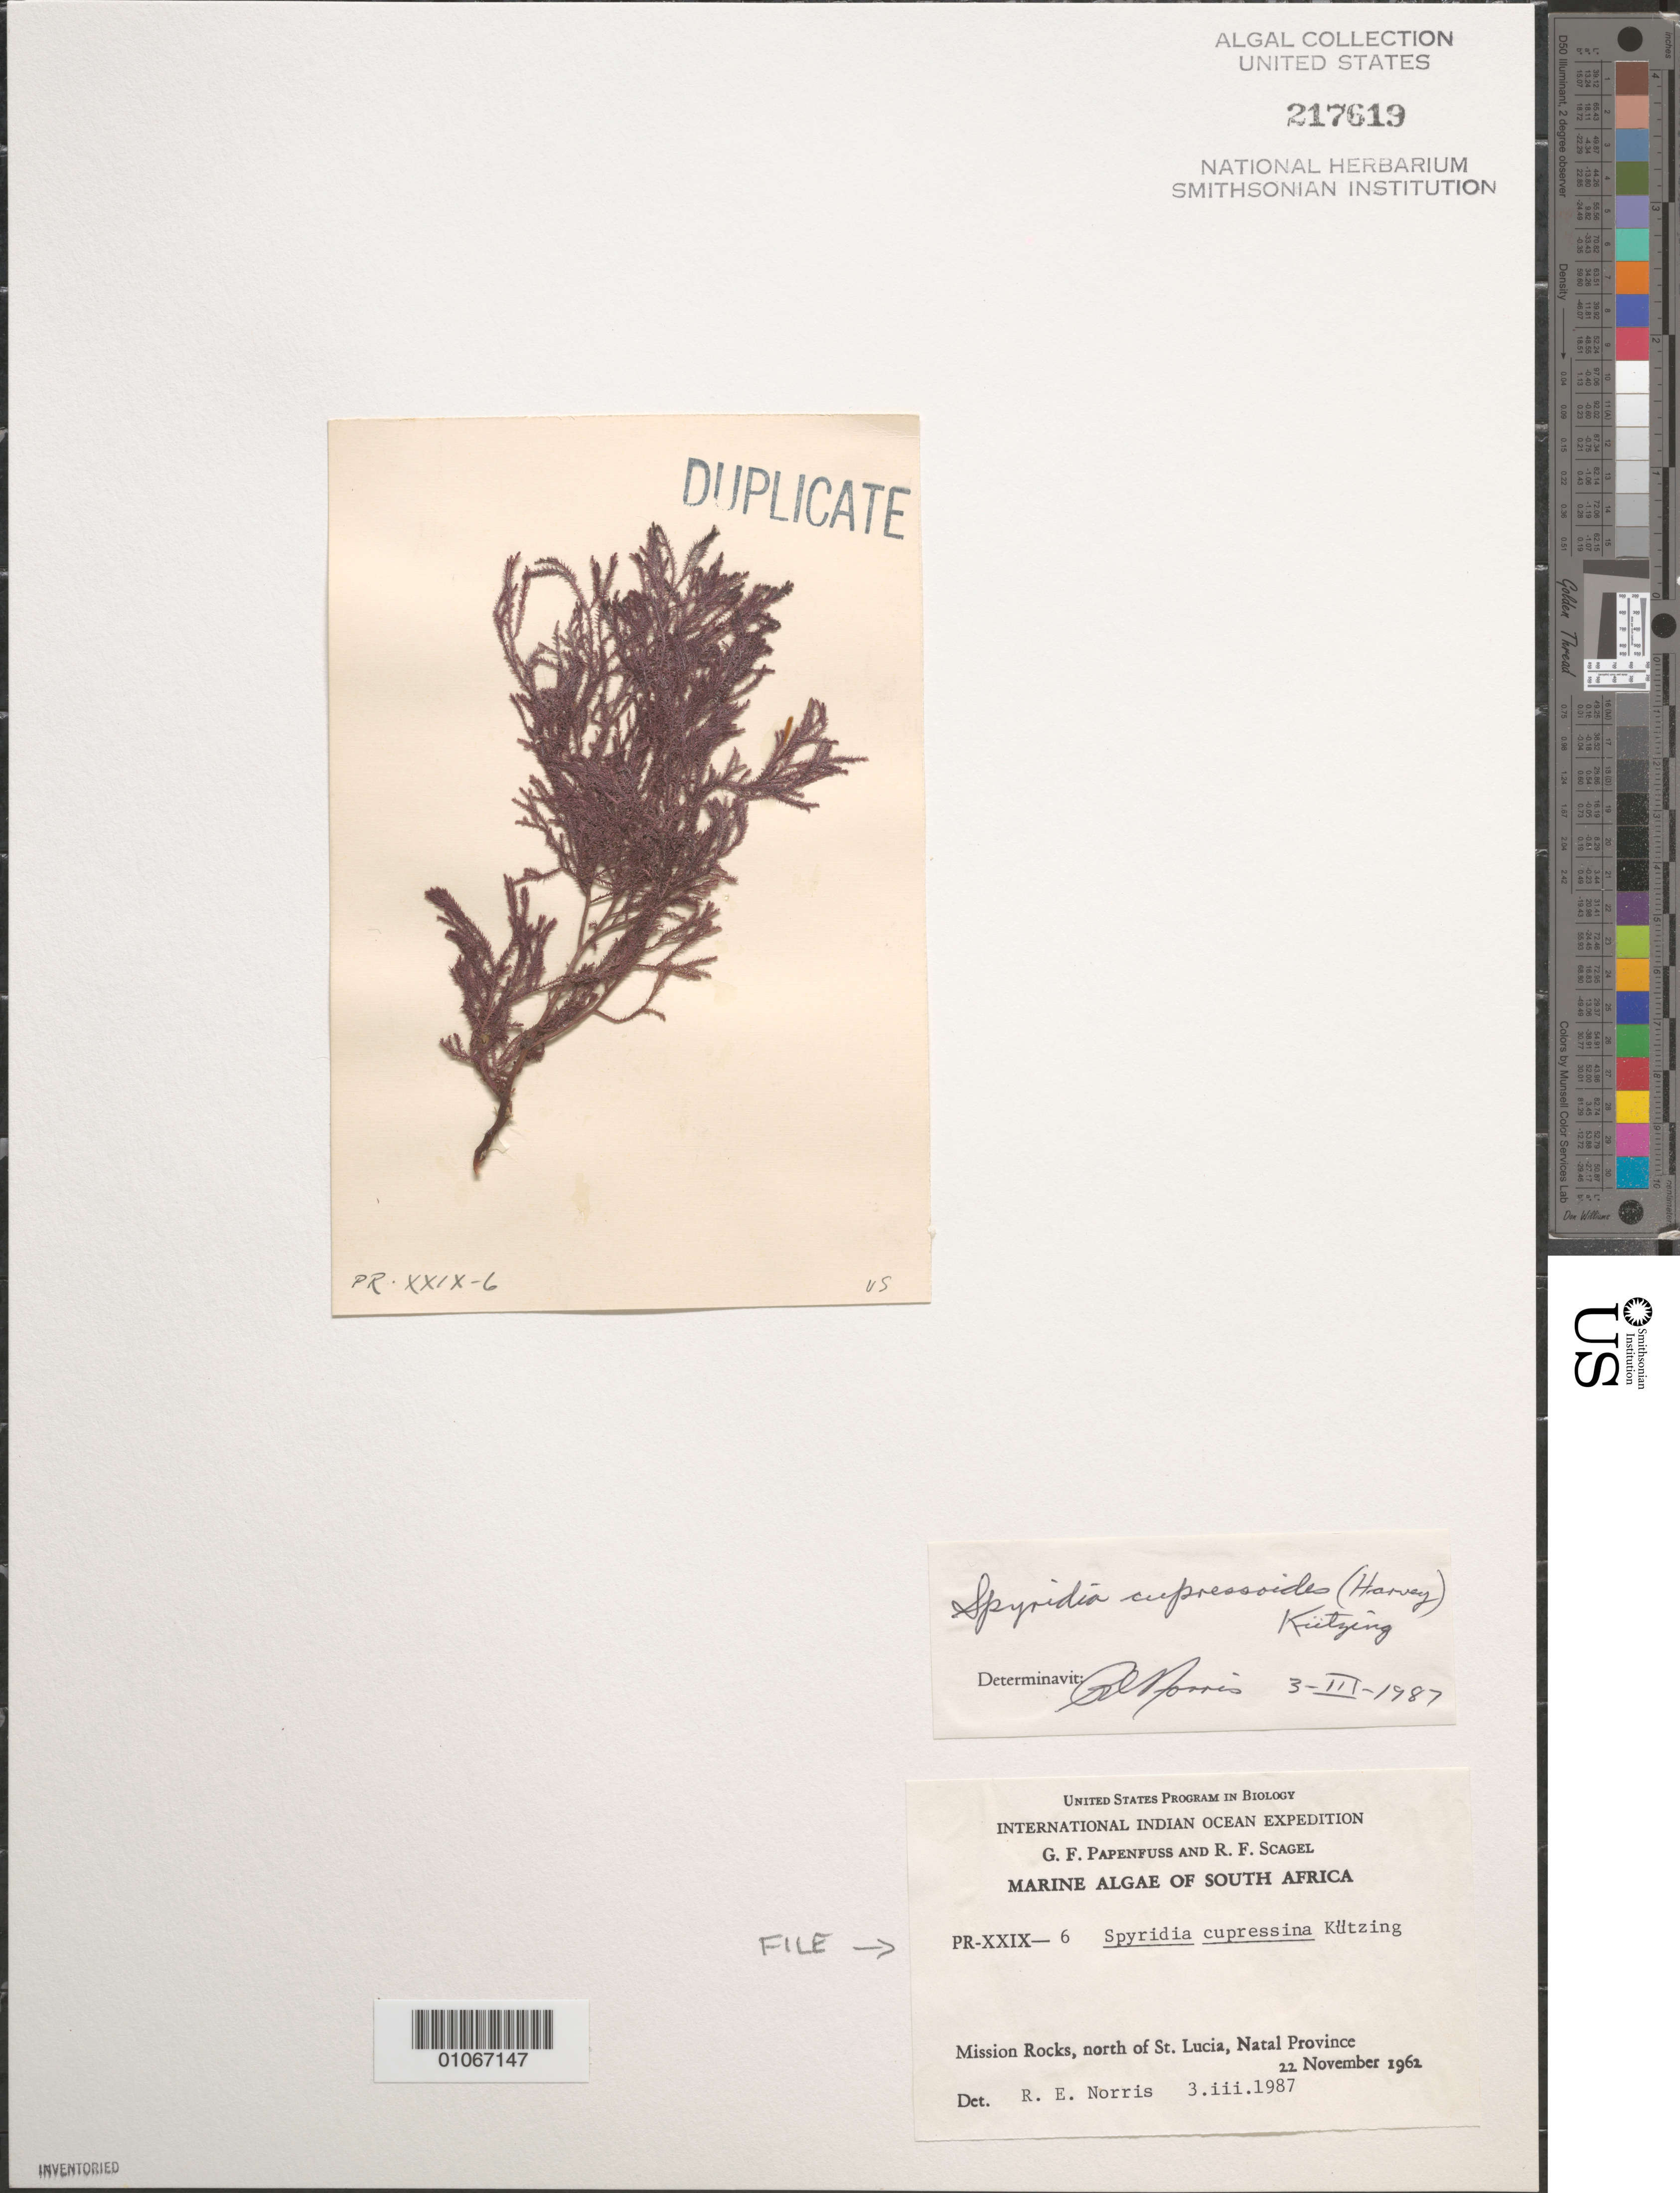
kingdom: Plantae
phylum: Rhodophyta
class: Florideophyceae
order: Ceramiales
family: Spyridiaceae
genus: Spyridia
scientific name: Spyridia cupressina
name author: Kütz.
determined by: Norris, R. E.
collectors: G. Papenfuss & R. F. Scagel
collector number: PR-XXIX-6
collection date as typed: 22 Nov 1962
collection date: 1962-11-22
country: South Africa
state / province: KwaZulu-Natal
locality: Mission Rocks, north of St. Lucia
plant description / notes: International Indian Ocean Expedition, 1962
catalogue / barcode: US 217619